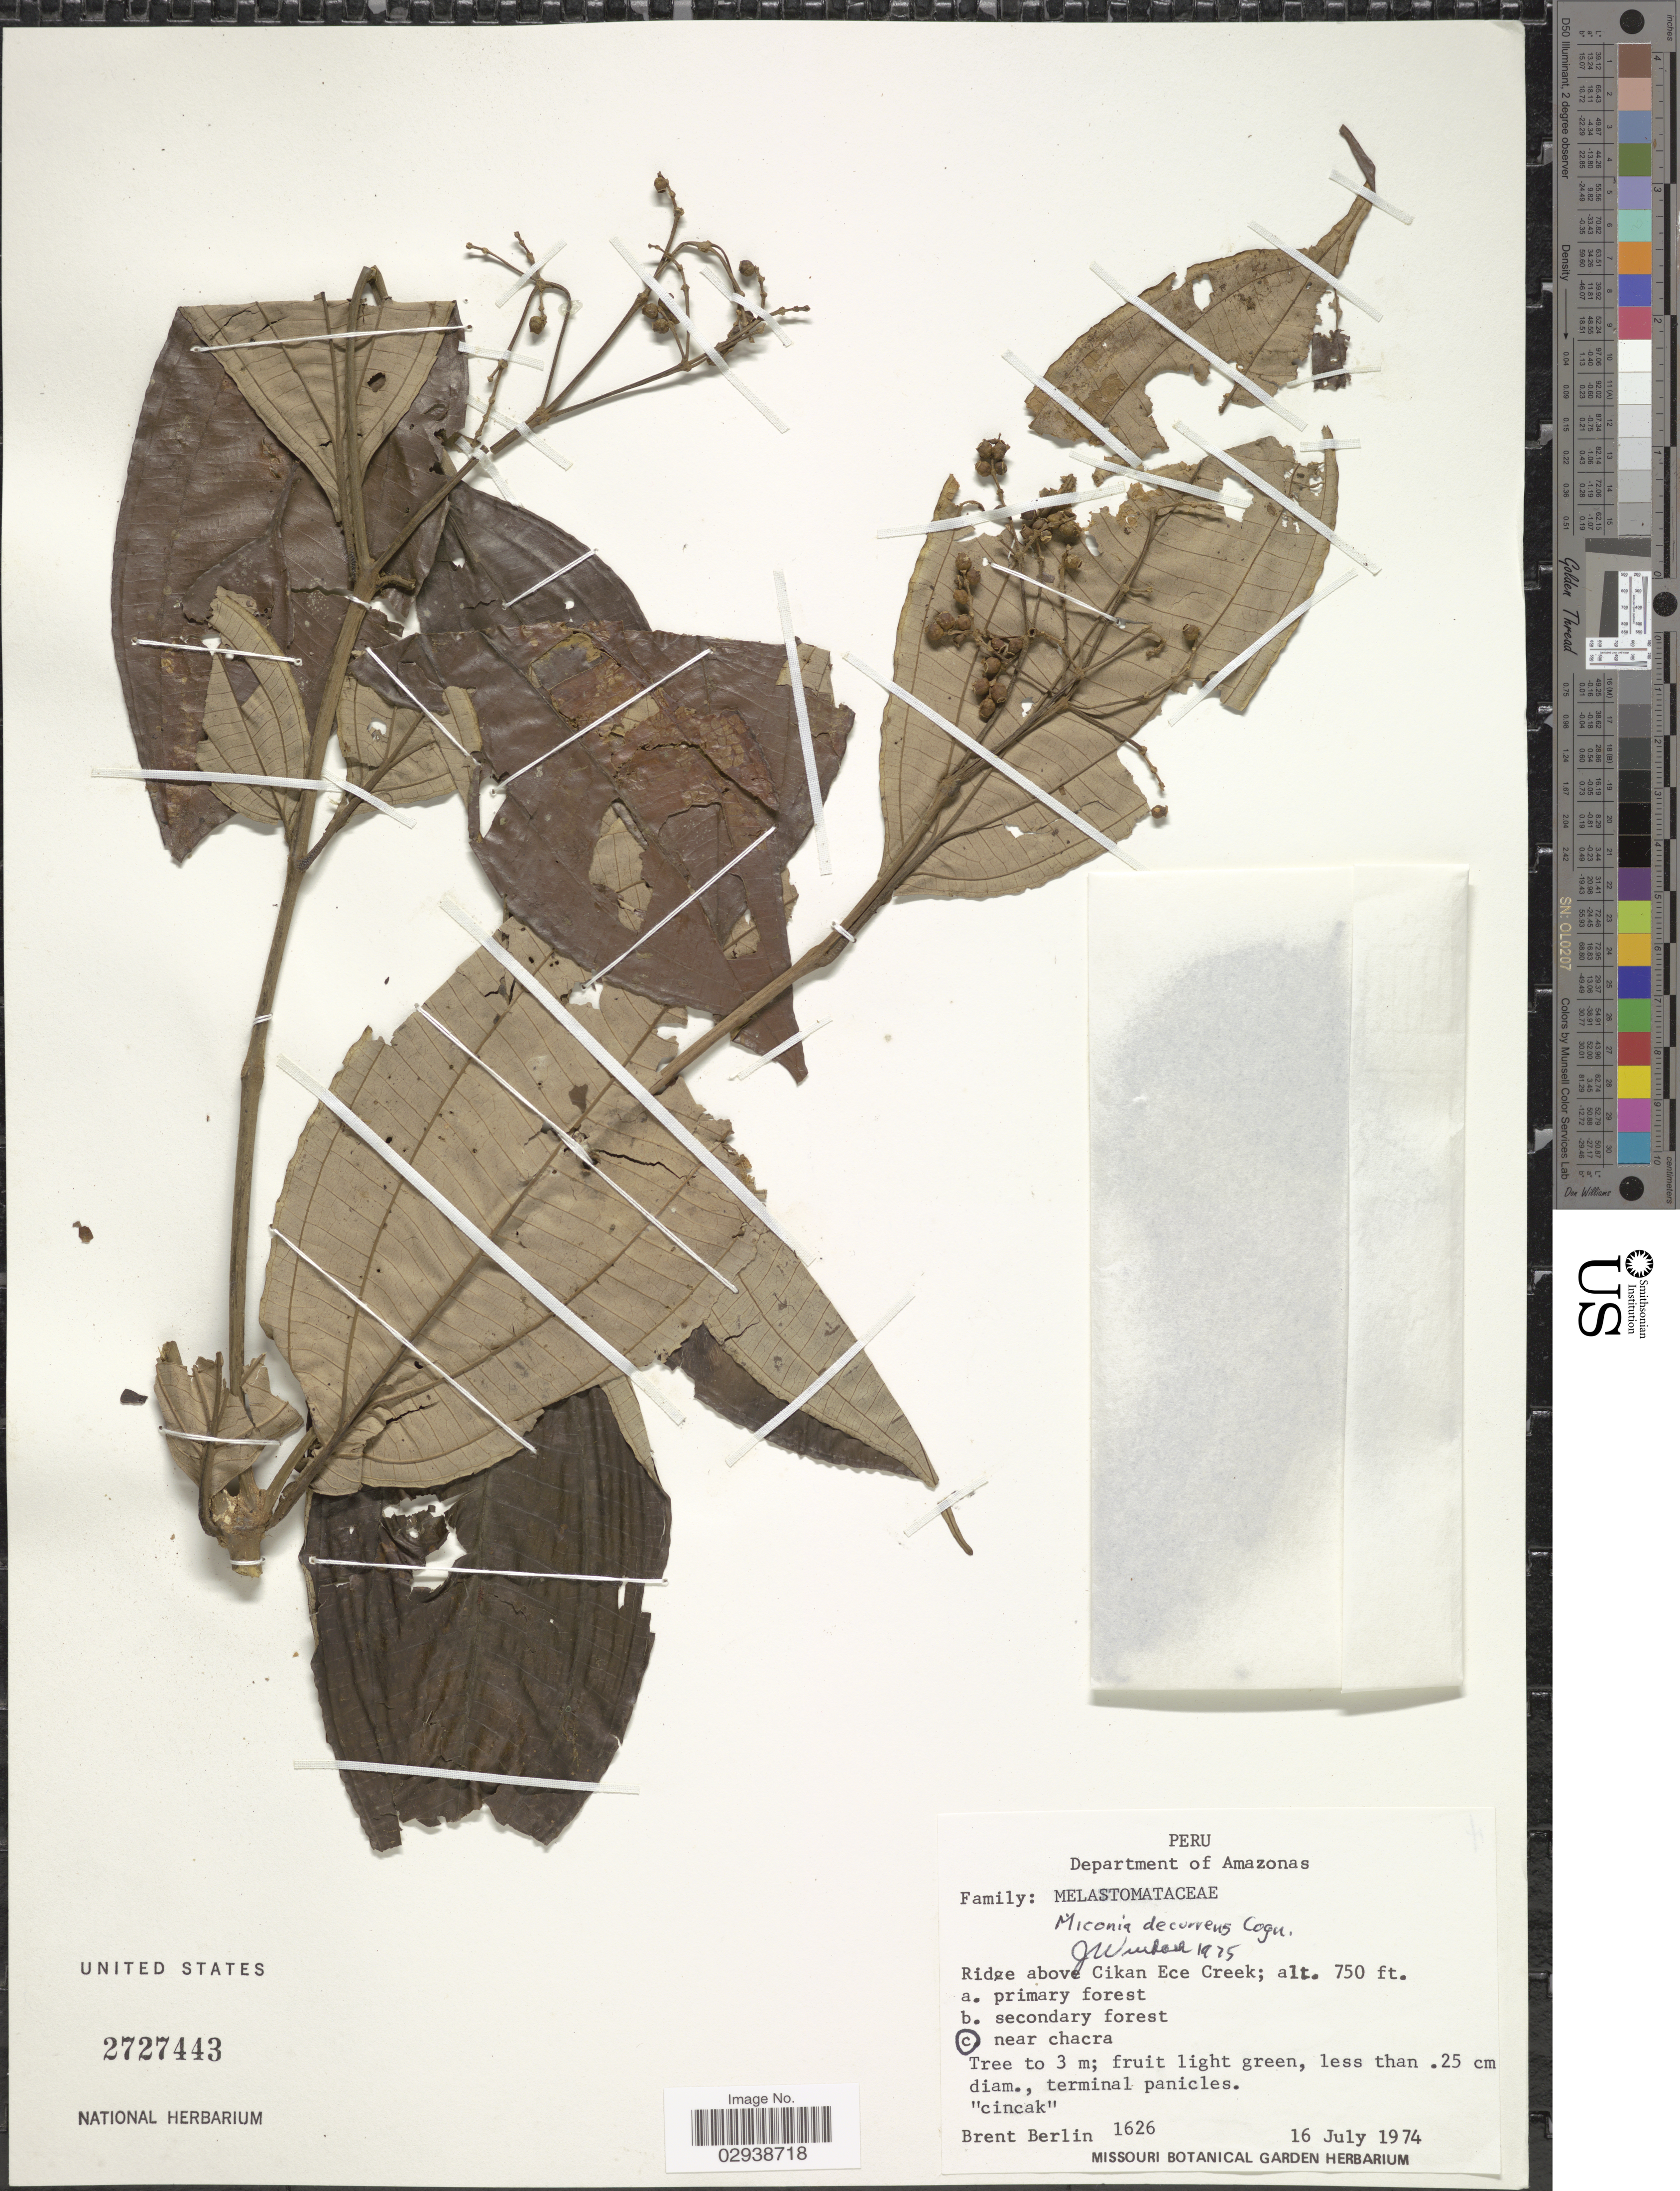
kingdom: Plantae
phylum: Tracheophyta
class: Magnoliopsida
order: Myrtales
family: Melastomataceae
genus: Miconia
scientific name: Miconia decurrens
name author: Cogn.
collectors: B. Berlin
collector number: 1626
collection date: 1974-07-16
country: Peru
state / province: Amazonas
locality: Department of Amazonas, Ridge above Cikan Ece Creek, near chacra.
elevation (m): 229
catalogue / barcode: US 2727443